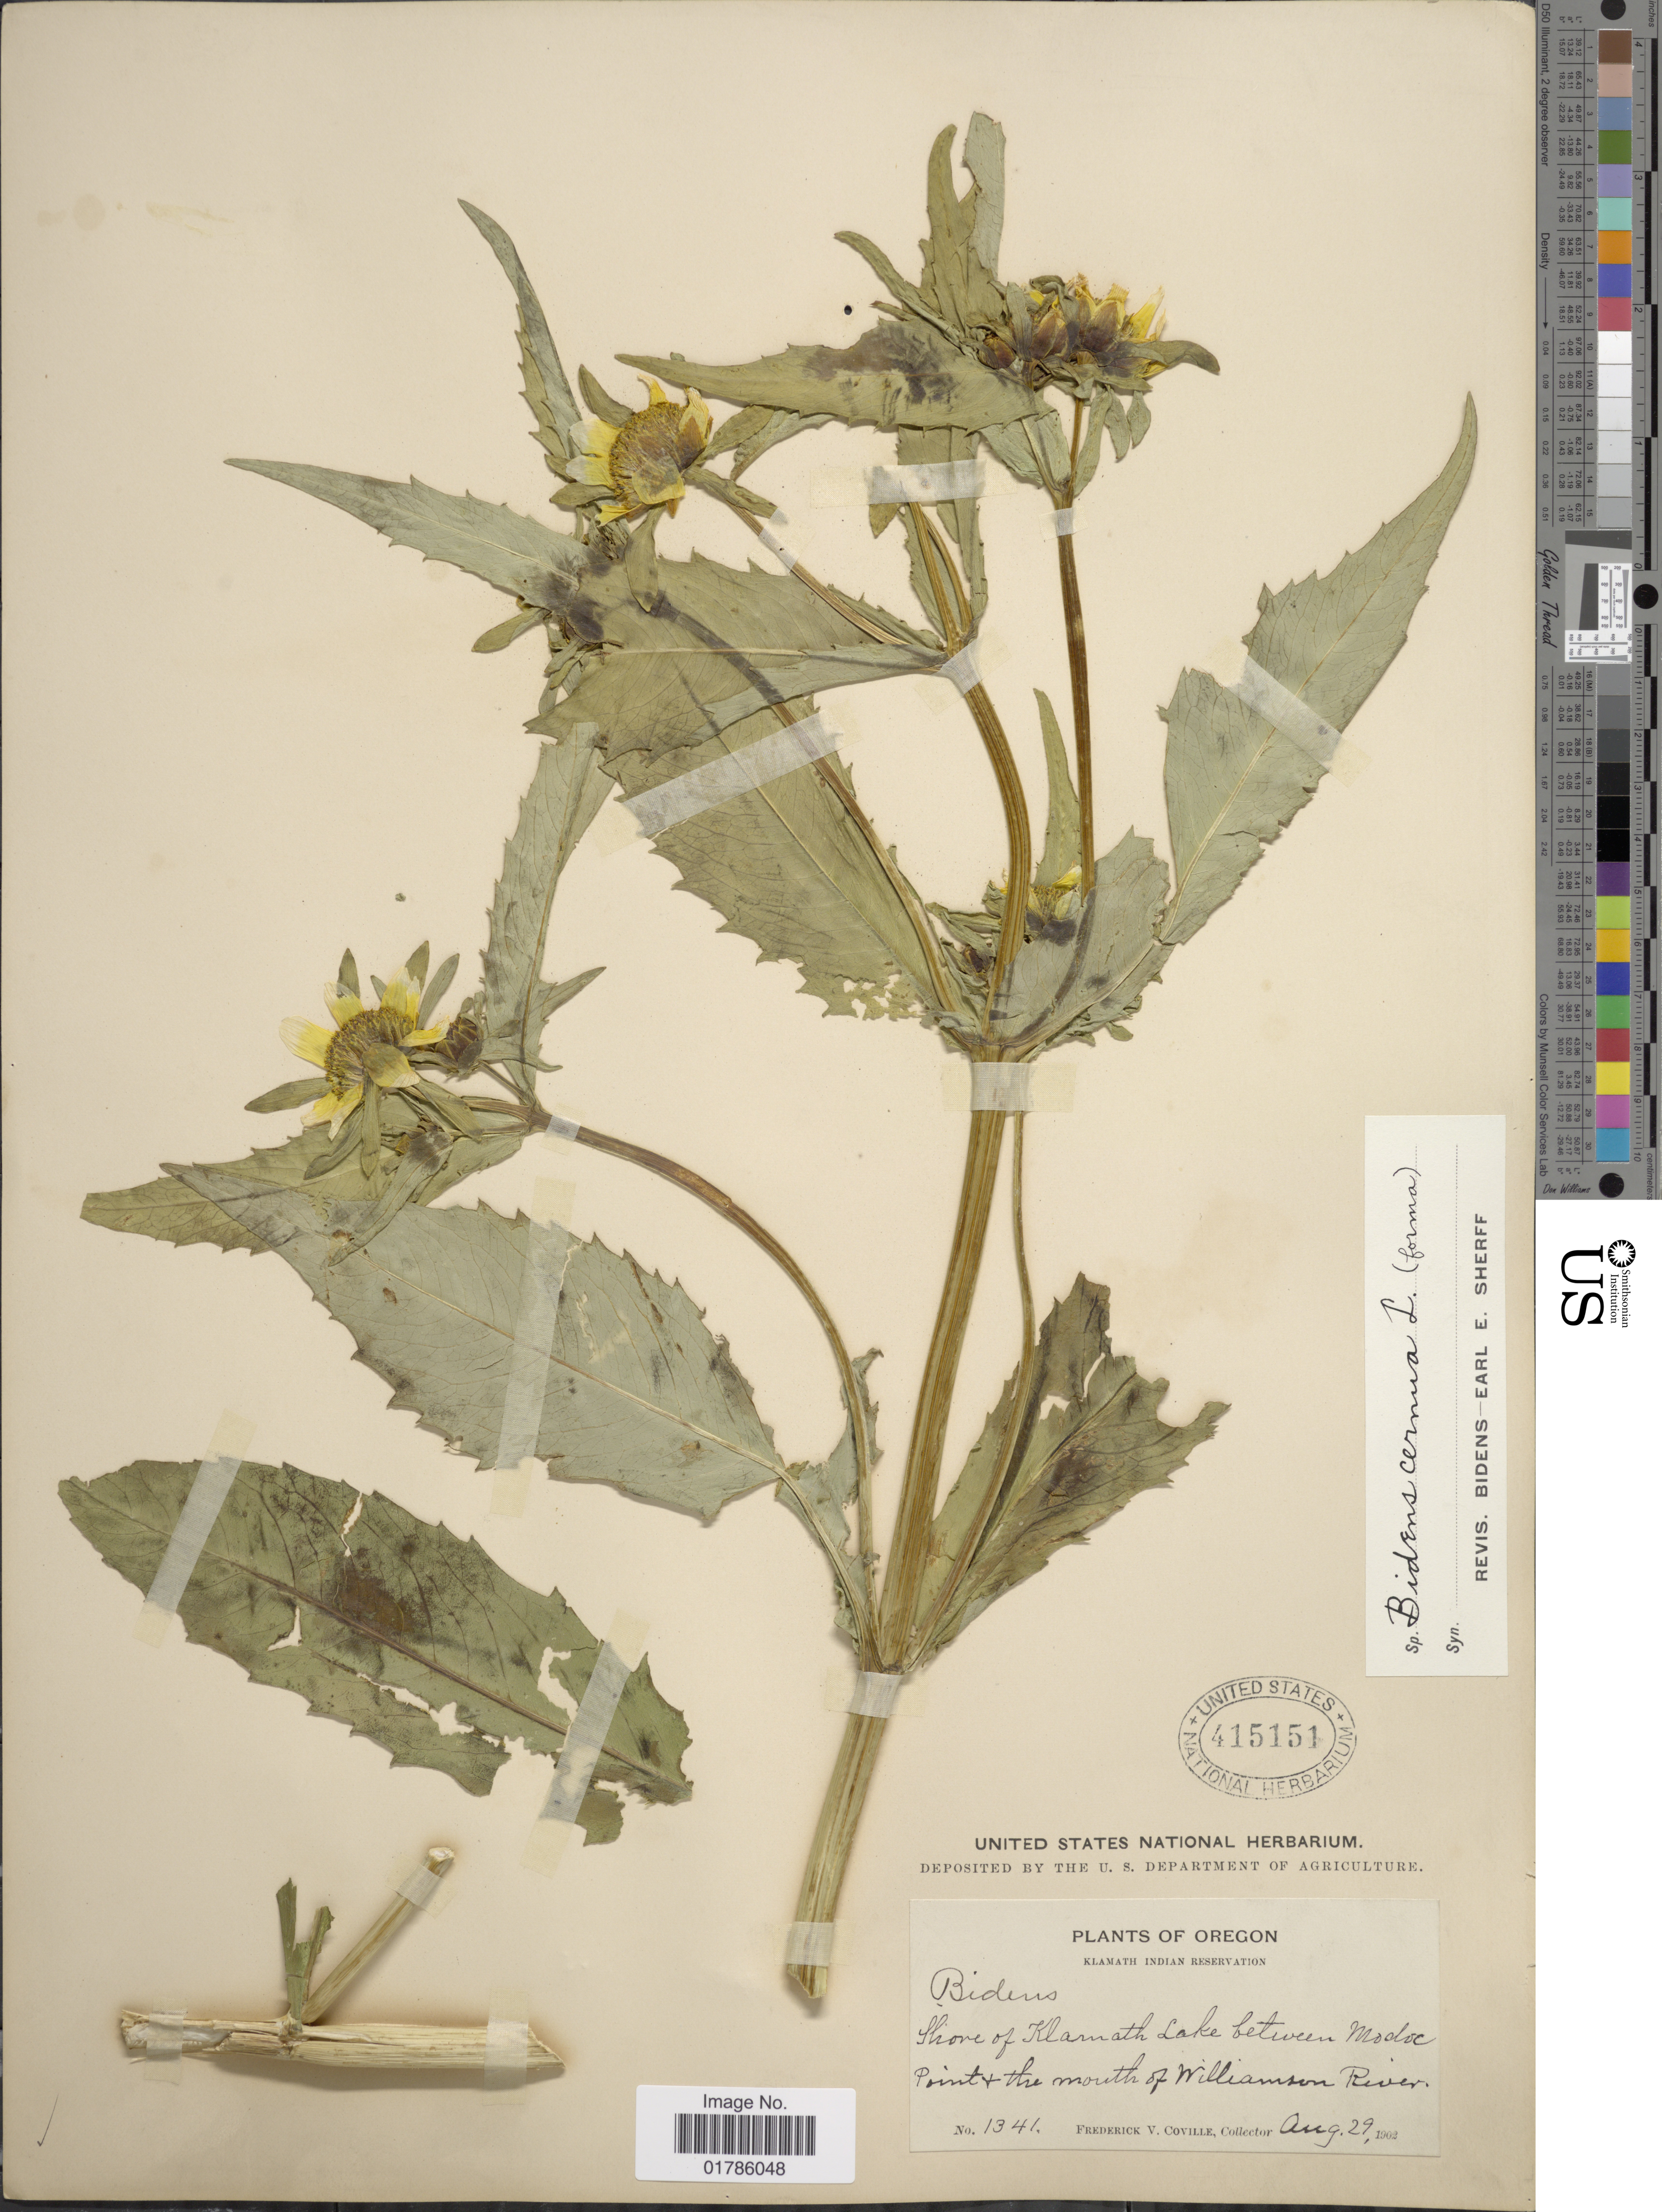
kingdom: Plantae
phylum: Tracheophyta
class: Magnoliopsida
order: Asterales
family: Asteraceae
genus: Bidens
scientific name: Bidens cernua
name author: L.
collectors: F. V. Coville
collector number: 1341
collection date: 1902-08-29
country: United States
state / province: Oregon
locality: Klamath Indian Reservation, shore of Klarmath Lake between Modoc, Points the mouth of Williamson River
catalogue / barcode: US 415151